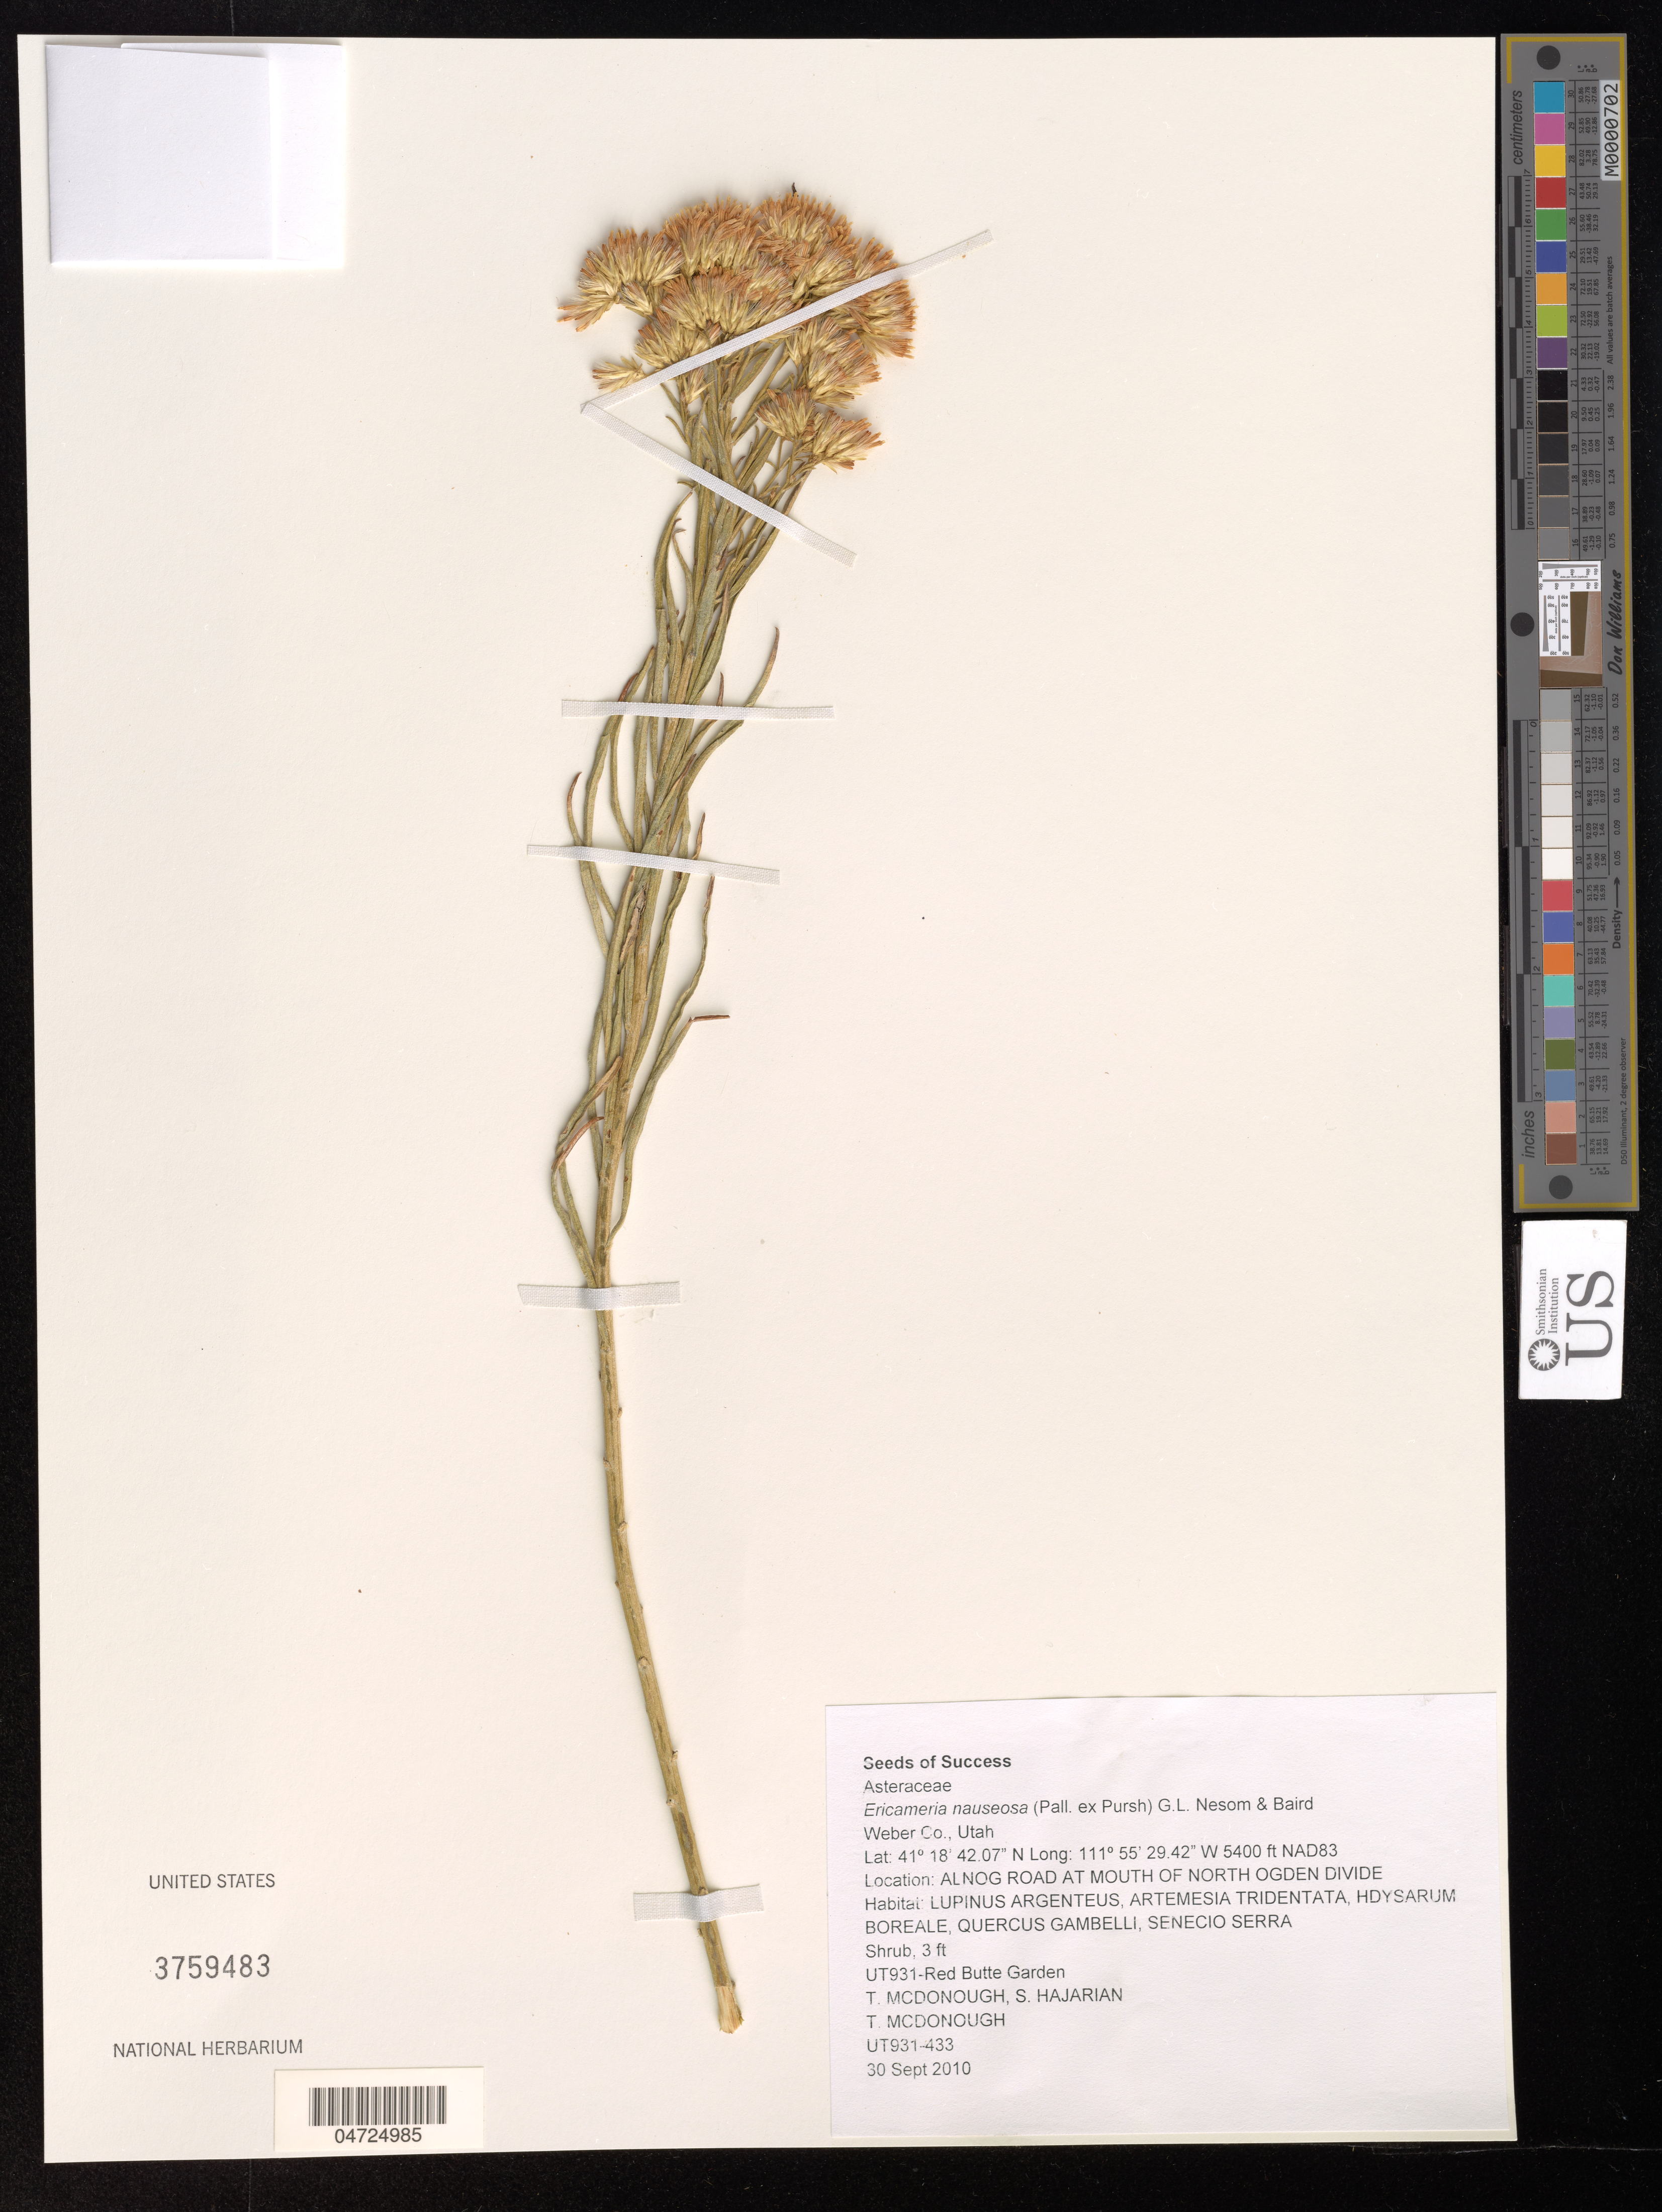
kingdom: Plantae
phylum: Tracheophyta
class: Magnoliopsida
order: Asterales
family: Asteraceae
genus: Ericameria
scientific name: Ericameria nauseosa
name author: (Pall. ex Pursh) G.L. Nesom & G.I. Baird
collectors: T. McDonough & S. Hajarian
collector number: UT931-433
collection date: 2010-09-30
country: United States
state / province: Utah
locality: Weber Co. NAD83. Alnog road at mouth of north Ogden Divide. UT931-Red Butte Garden.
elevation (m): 1646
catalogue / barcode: US 3759483